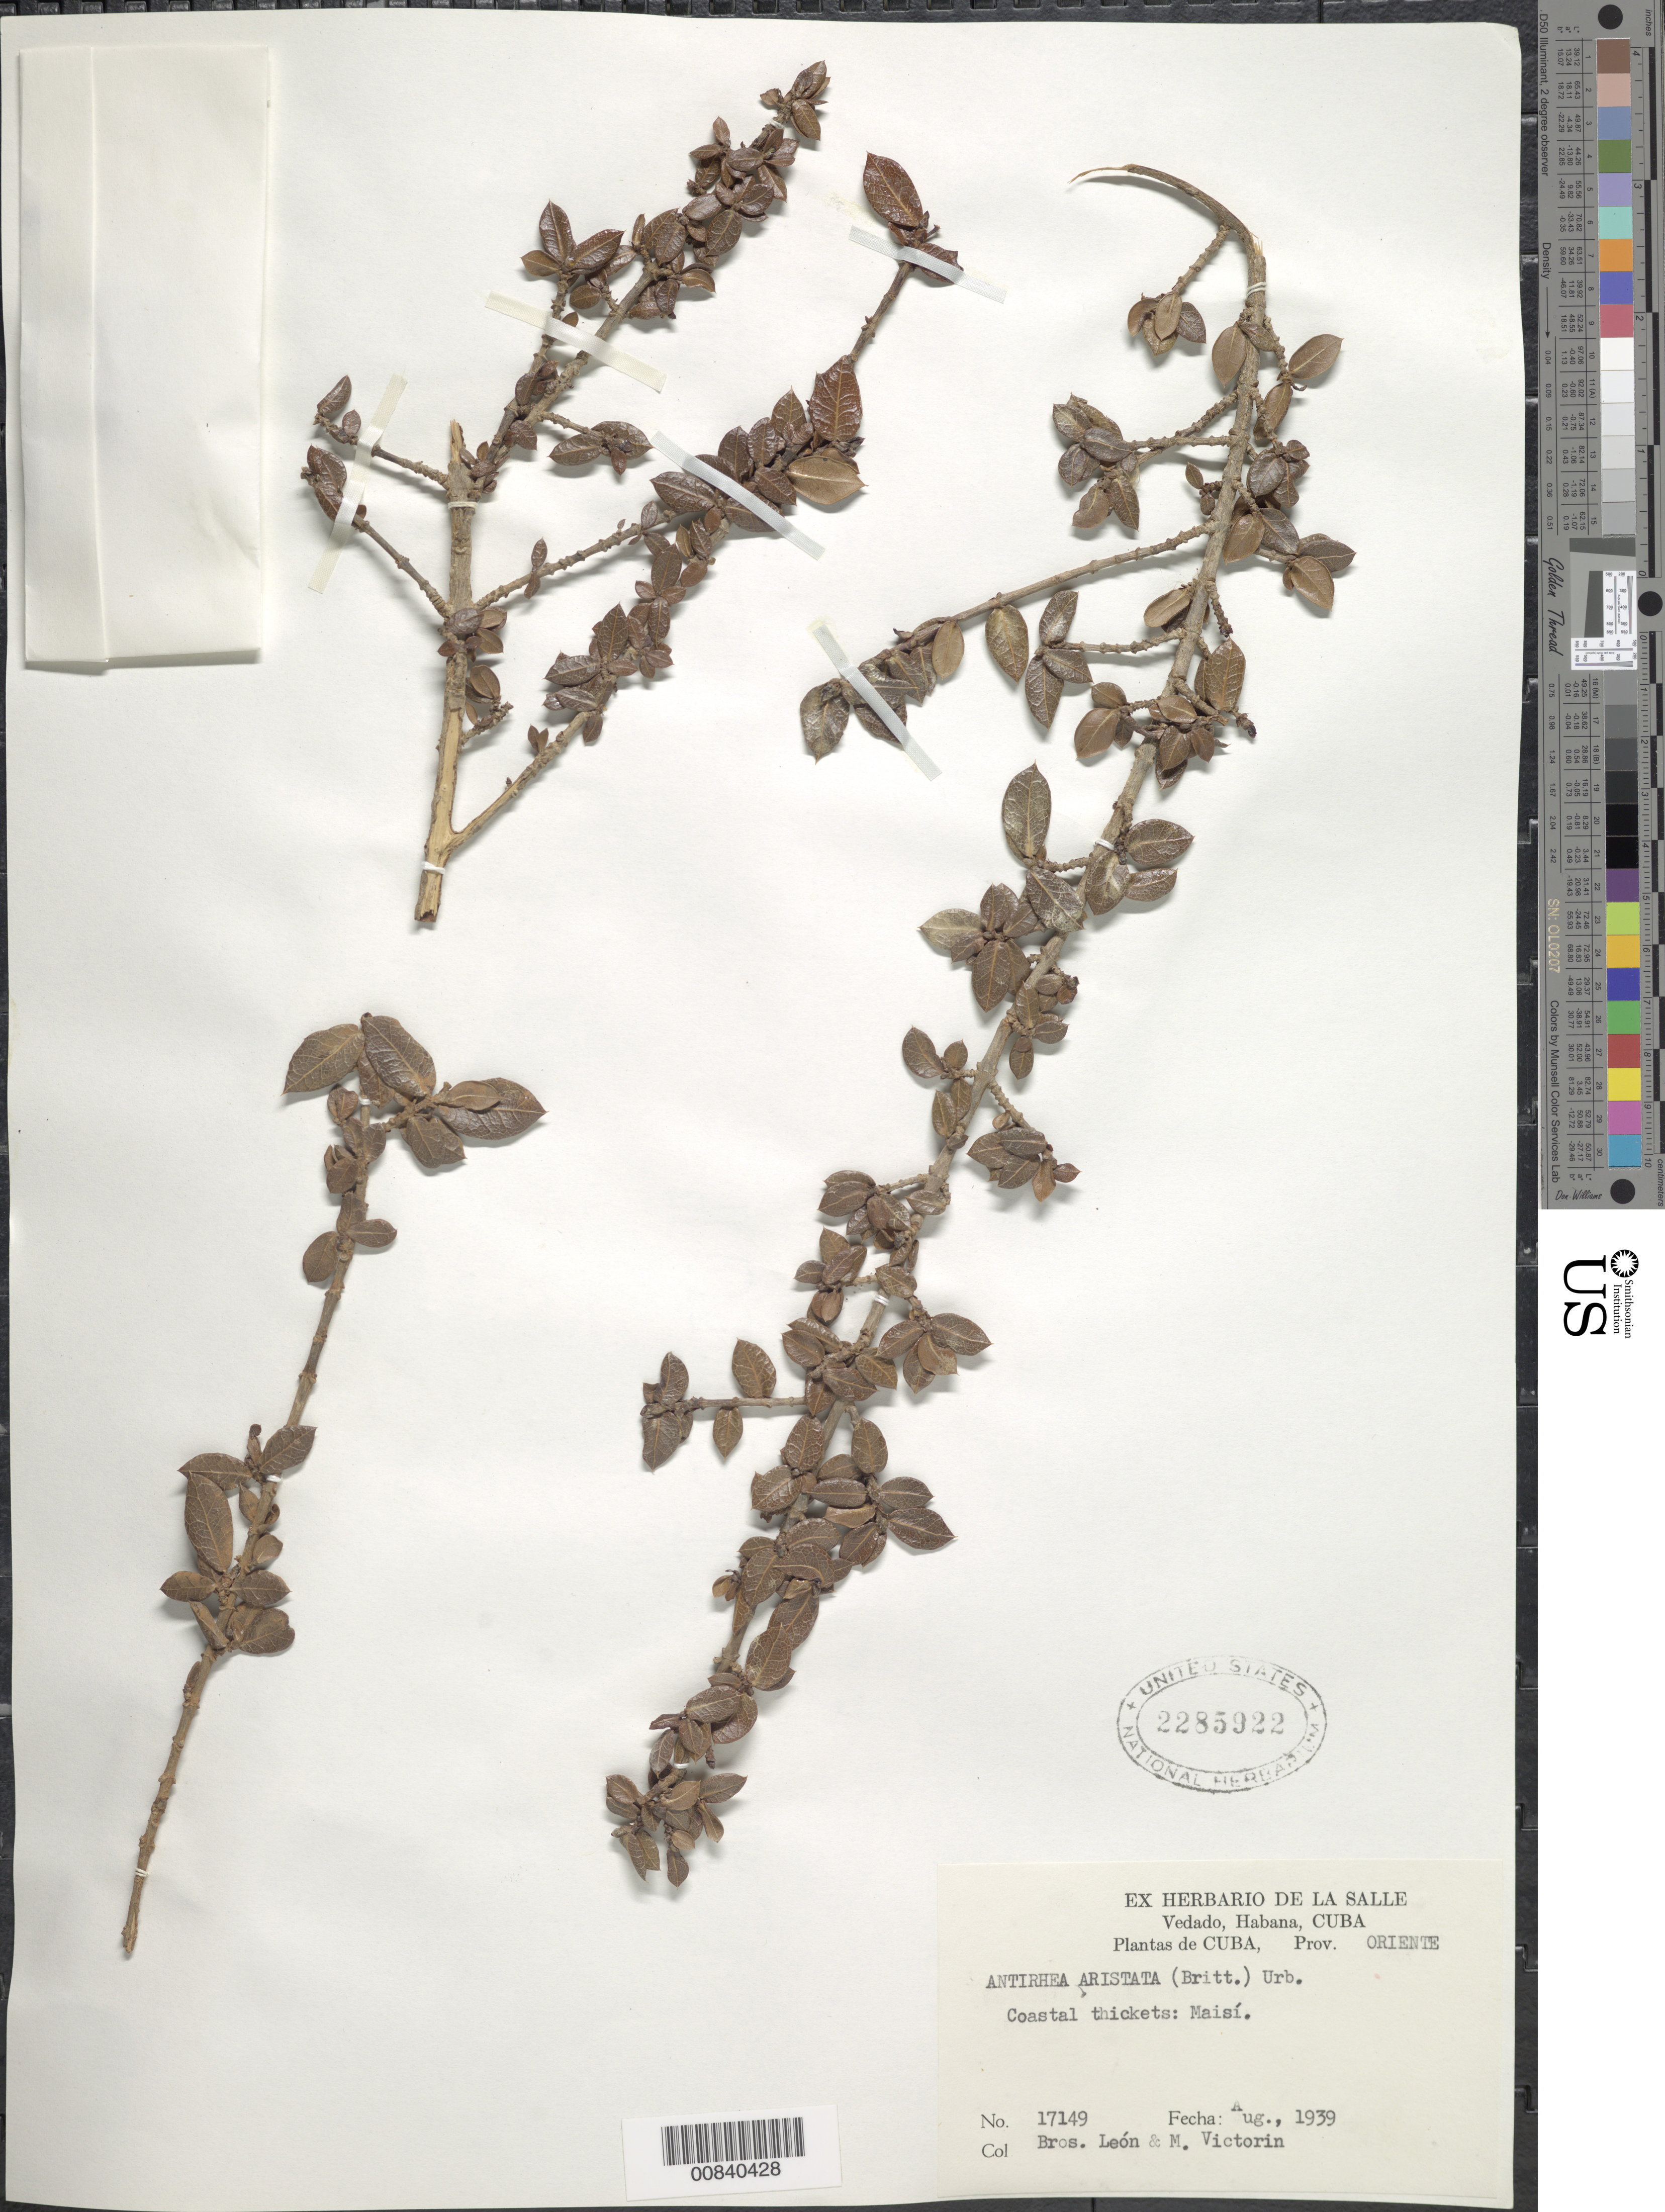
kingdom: Plantae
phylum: Tracheophyta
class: Magnoliopsida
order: Gentianales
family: Rubiaceae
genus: Stenostomum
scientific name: Stenostomum aristatum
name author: Britton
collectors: Bro. León & Fr. Marie-Victorin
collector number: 17149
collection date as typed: Aug 1939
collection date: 1939-08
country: Cuba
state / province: Oriente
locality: Maisí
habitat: Coastal thickets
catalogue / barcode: US 2285922